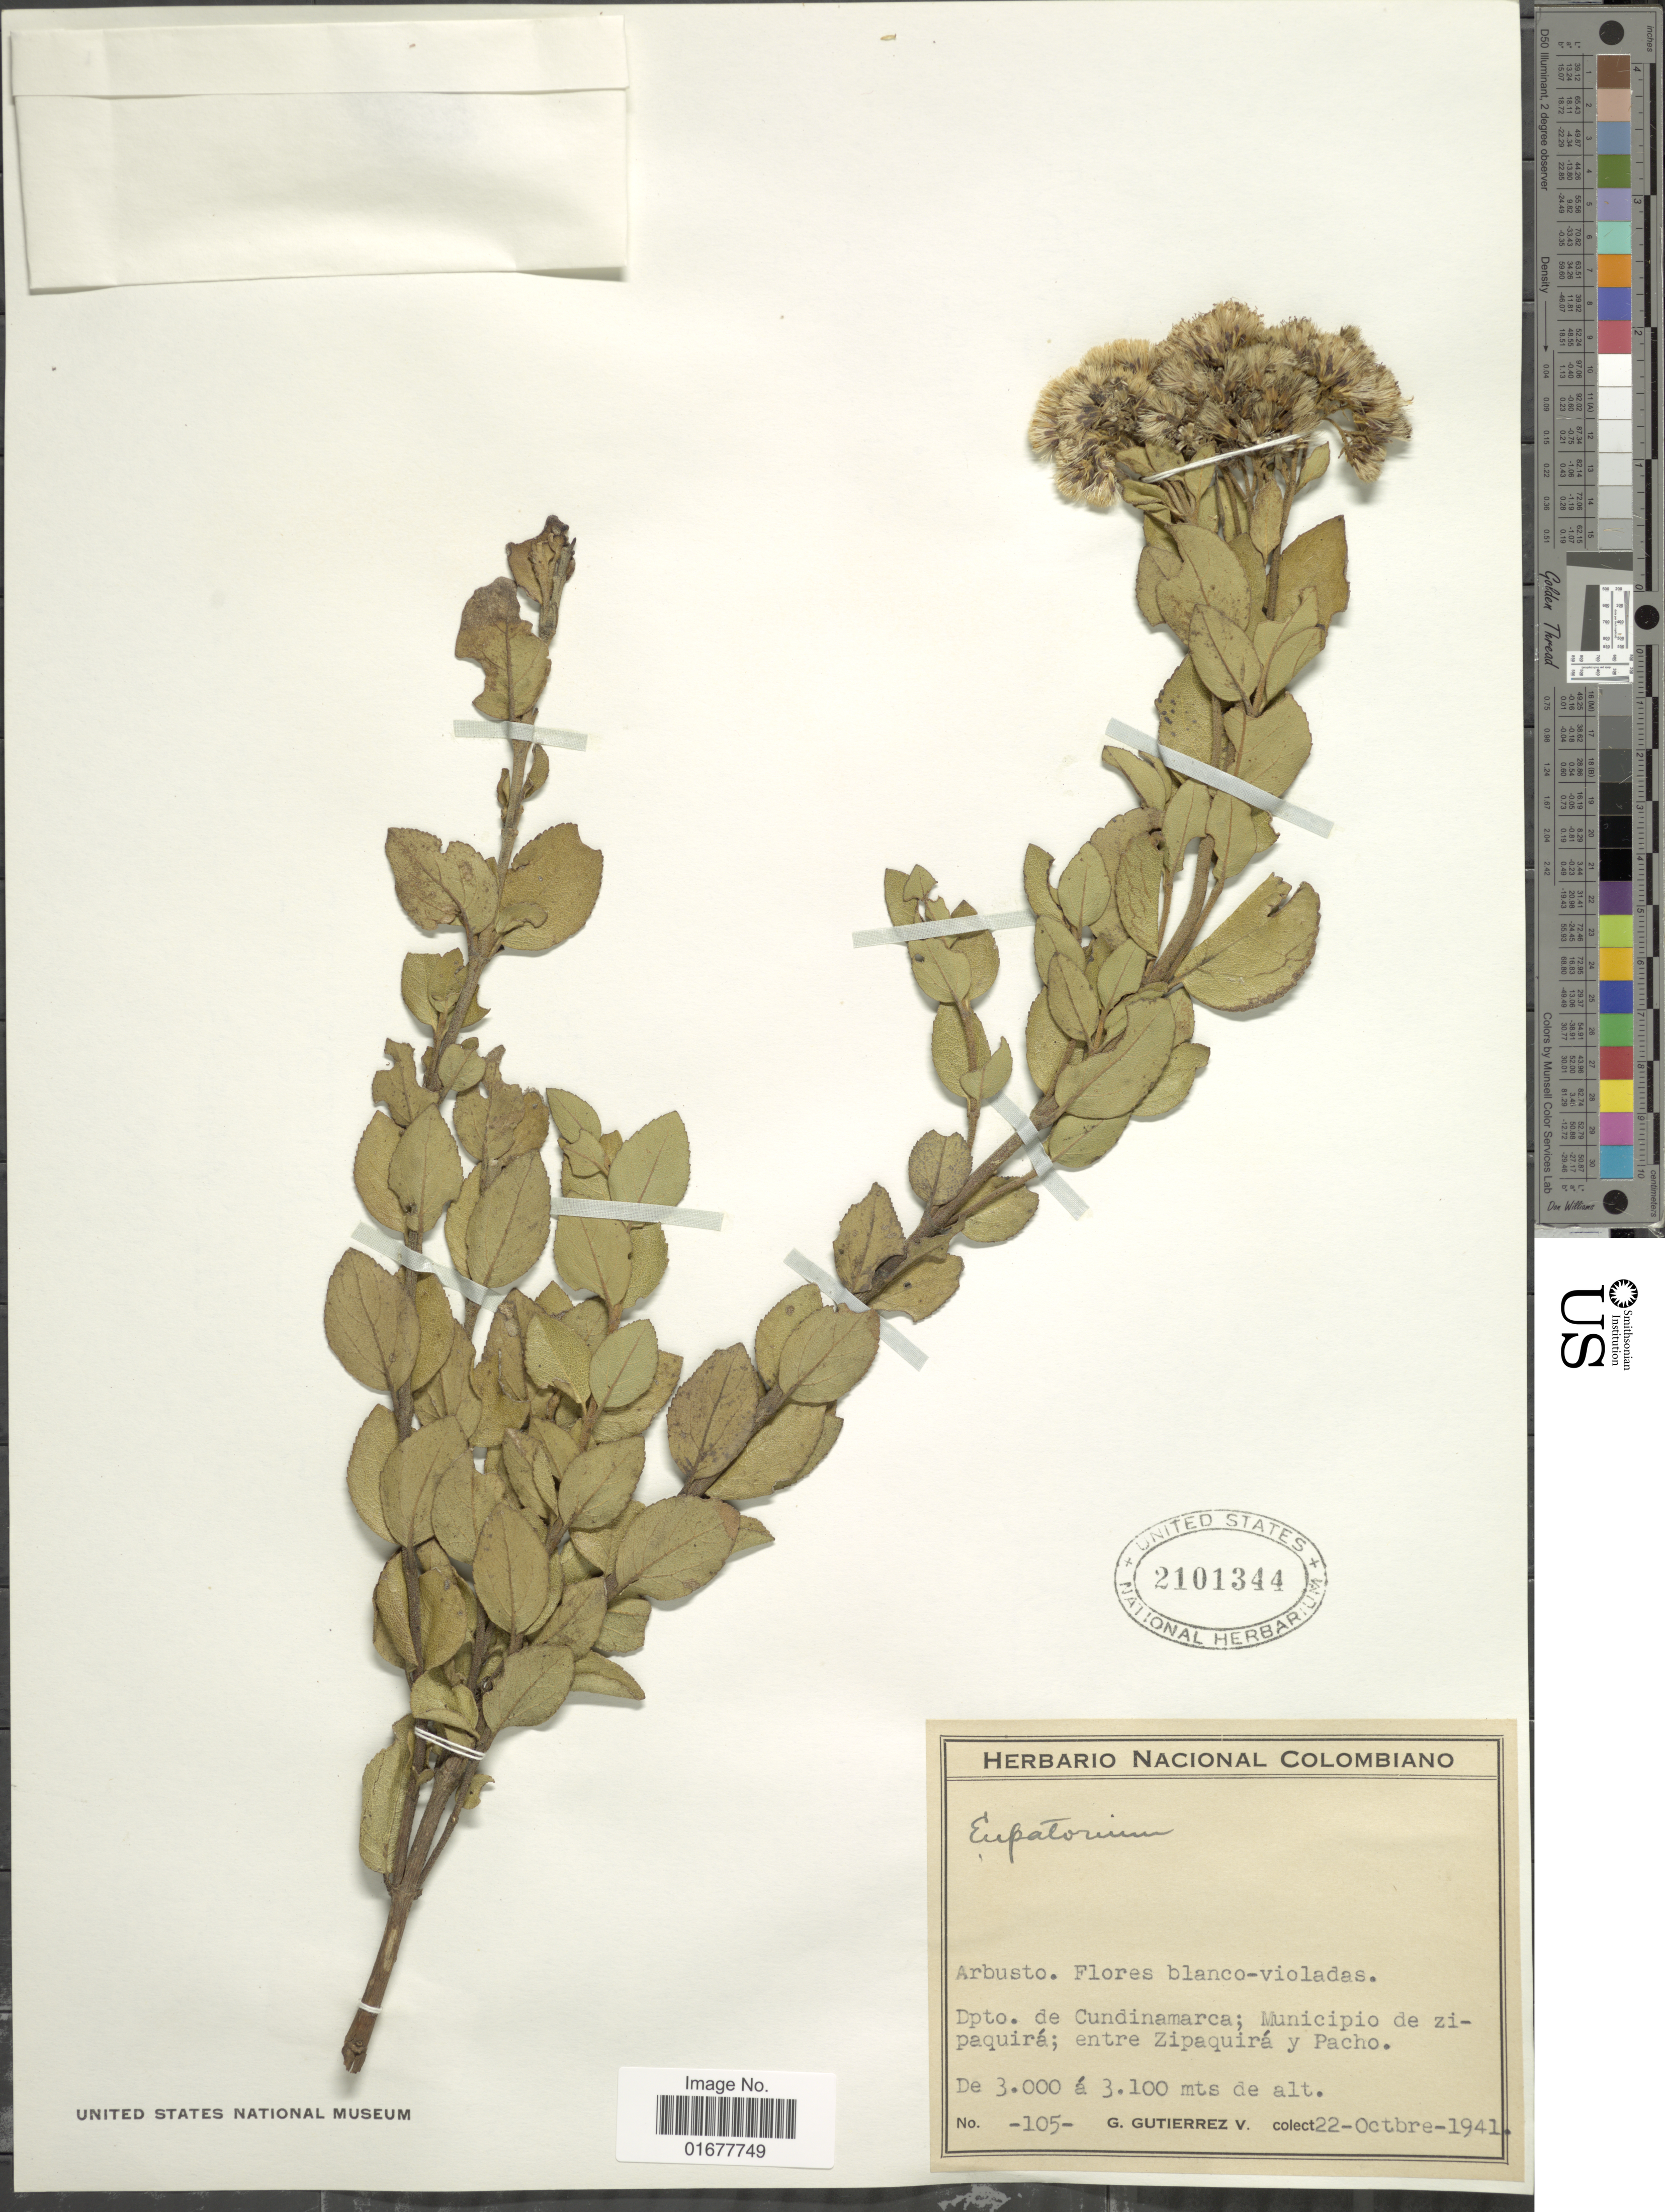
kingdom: Plantae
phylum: Tracheophyta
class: Magnoliopsida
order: Asterales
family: Asteraceae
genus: Ageratina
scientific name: Ageratina sp.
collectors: G. Gutiérrez V.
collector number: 105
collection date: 1941-10-22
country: Colombia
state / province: Cundinamarca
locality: Municipio de Zipaquira, entre Zipaquira y Pacho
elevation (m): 3000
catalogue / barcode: US 2101344